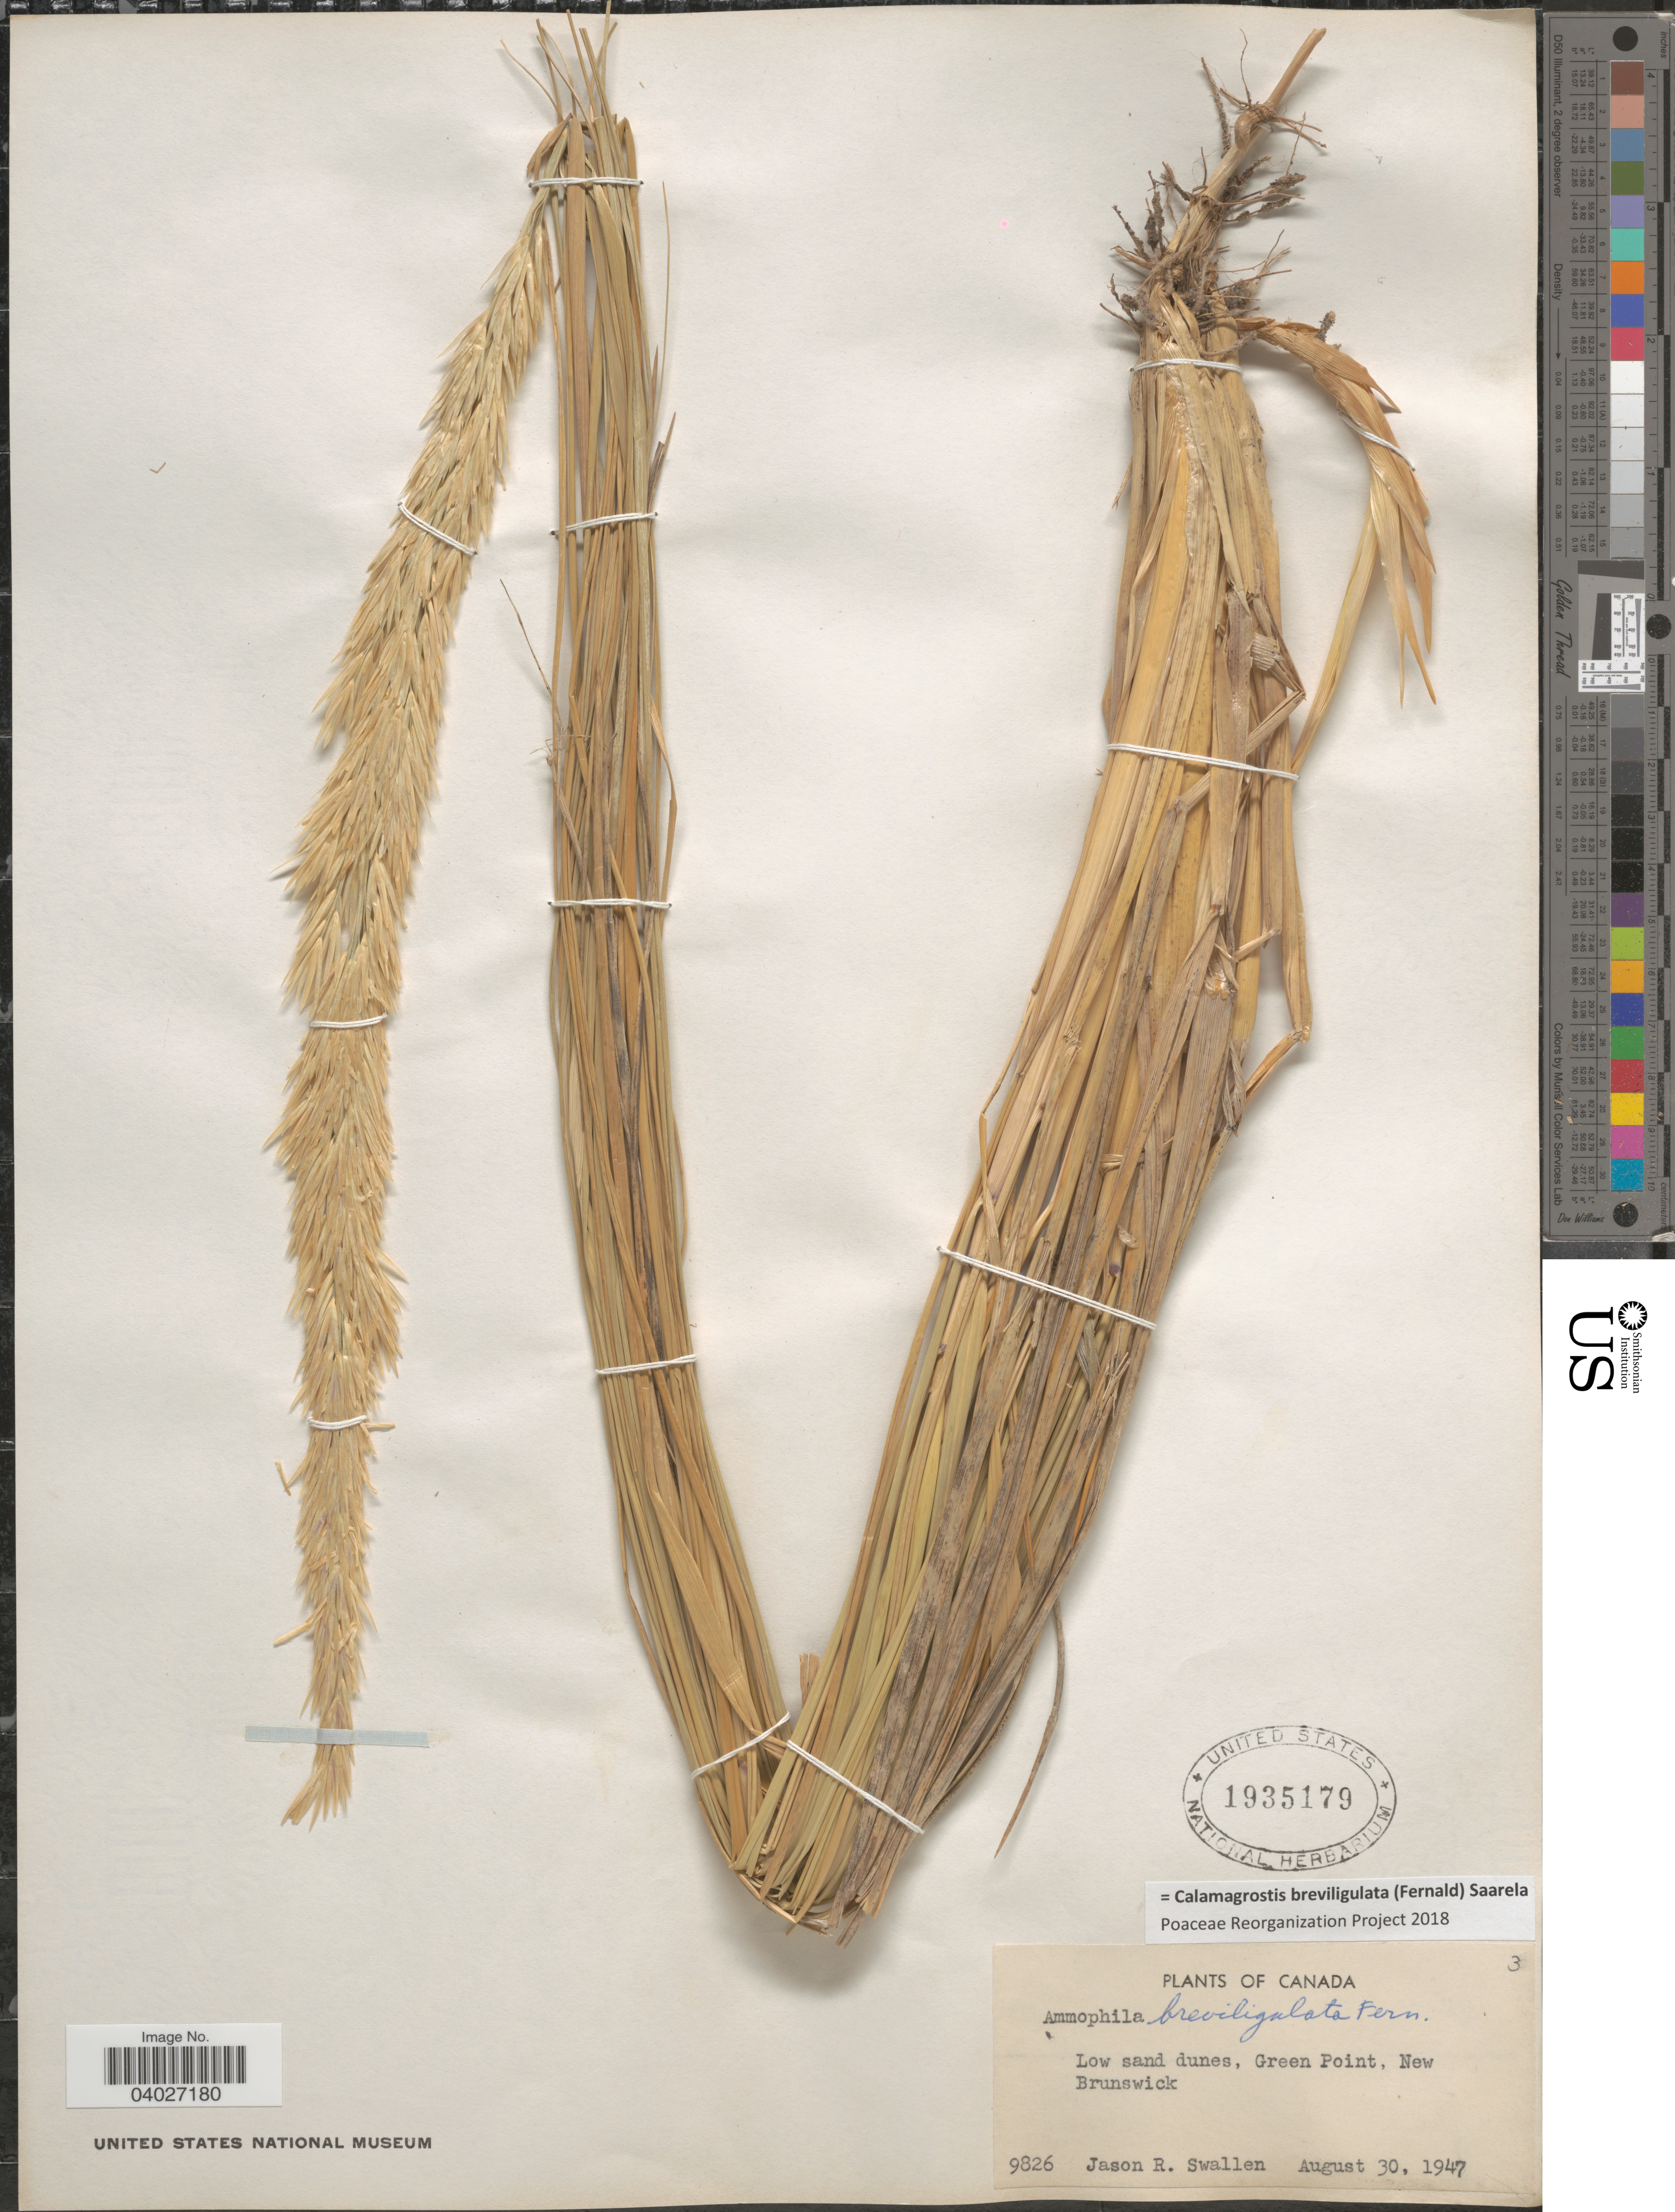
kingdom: Plantae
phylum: Tracheophyta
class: Liliopsida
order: Poales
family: Poaceae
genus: Calamagrostis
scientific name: Calamagrostis breviligulata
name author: (Fernald) Saarela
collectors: J. R. Swallen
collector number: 9826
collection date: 1947-08-30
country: Canada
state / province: New Brunswick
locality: Low sand dunes, Green Point.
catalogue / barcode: US 1935179